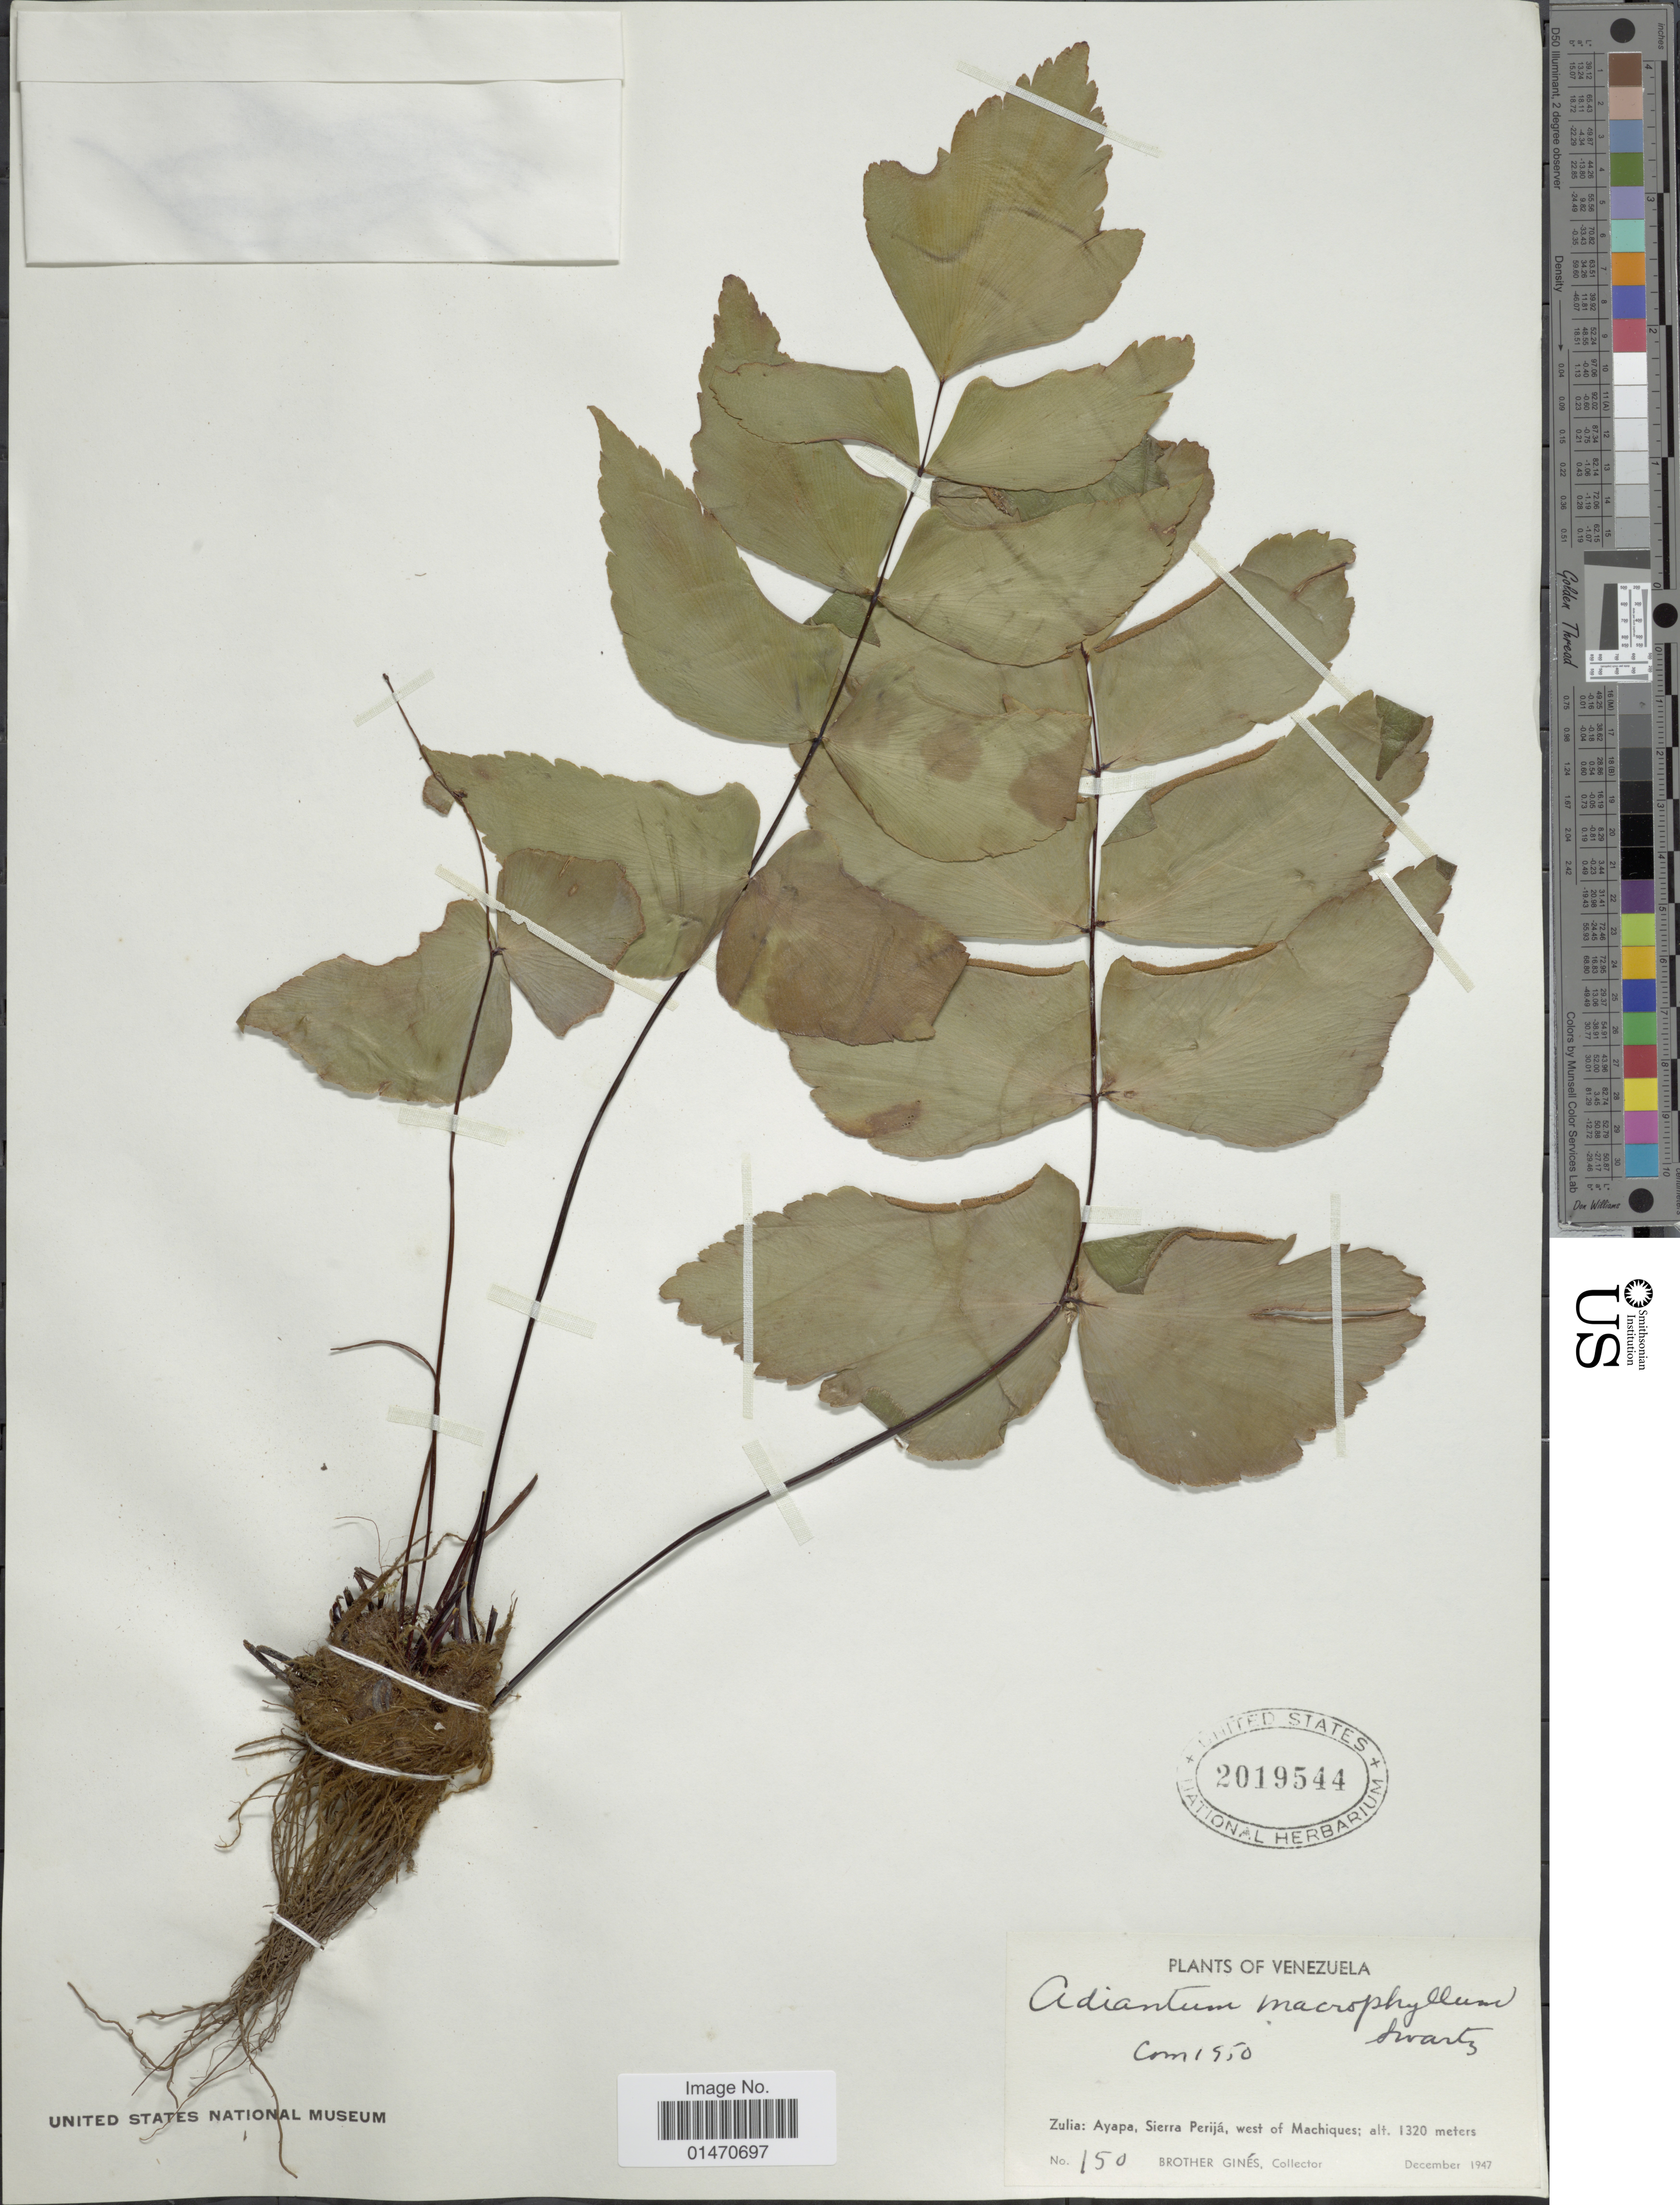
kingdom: Plantae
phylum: Tracheophyta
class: Polypodiopsida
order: Polypodiales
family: Pteridaceae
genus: Adiantum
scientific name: Adiantum macrophyllum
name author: Sw.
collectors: Bro. Gines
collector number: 150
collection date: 1947-12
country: Venezuela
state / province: Zulia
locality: Zulia: Ayapa, Sierra Perija, west of Machiques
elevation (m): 1320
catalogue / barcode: US 2019544